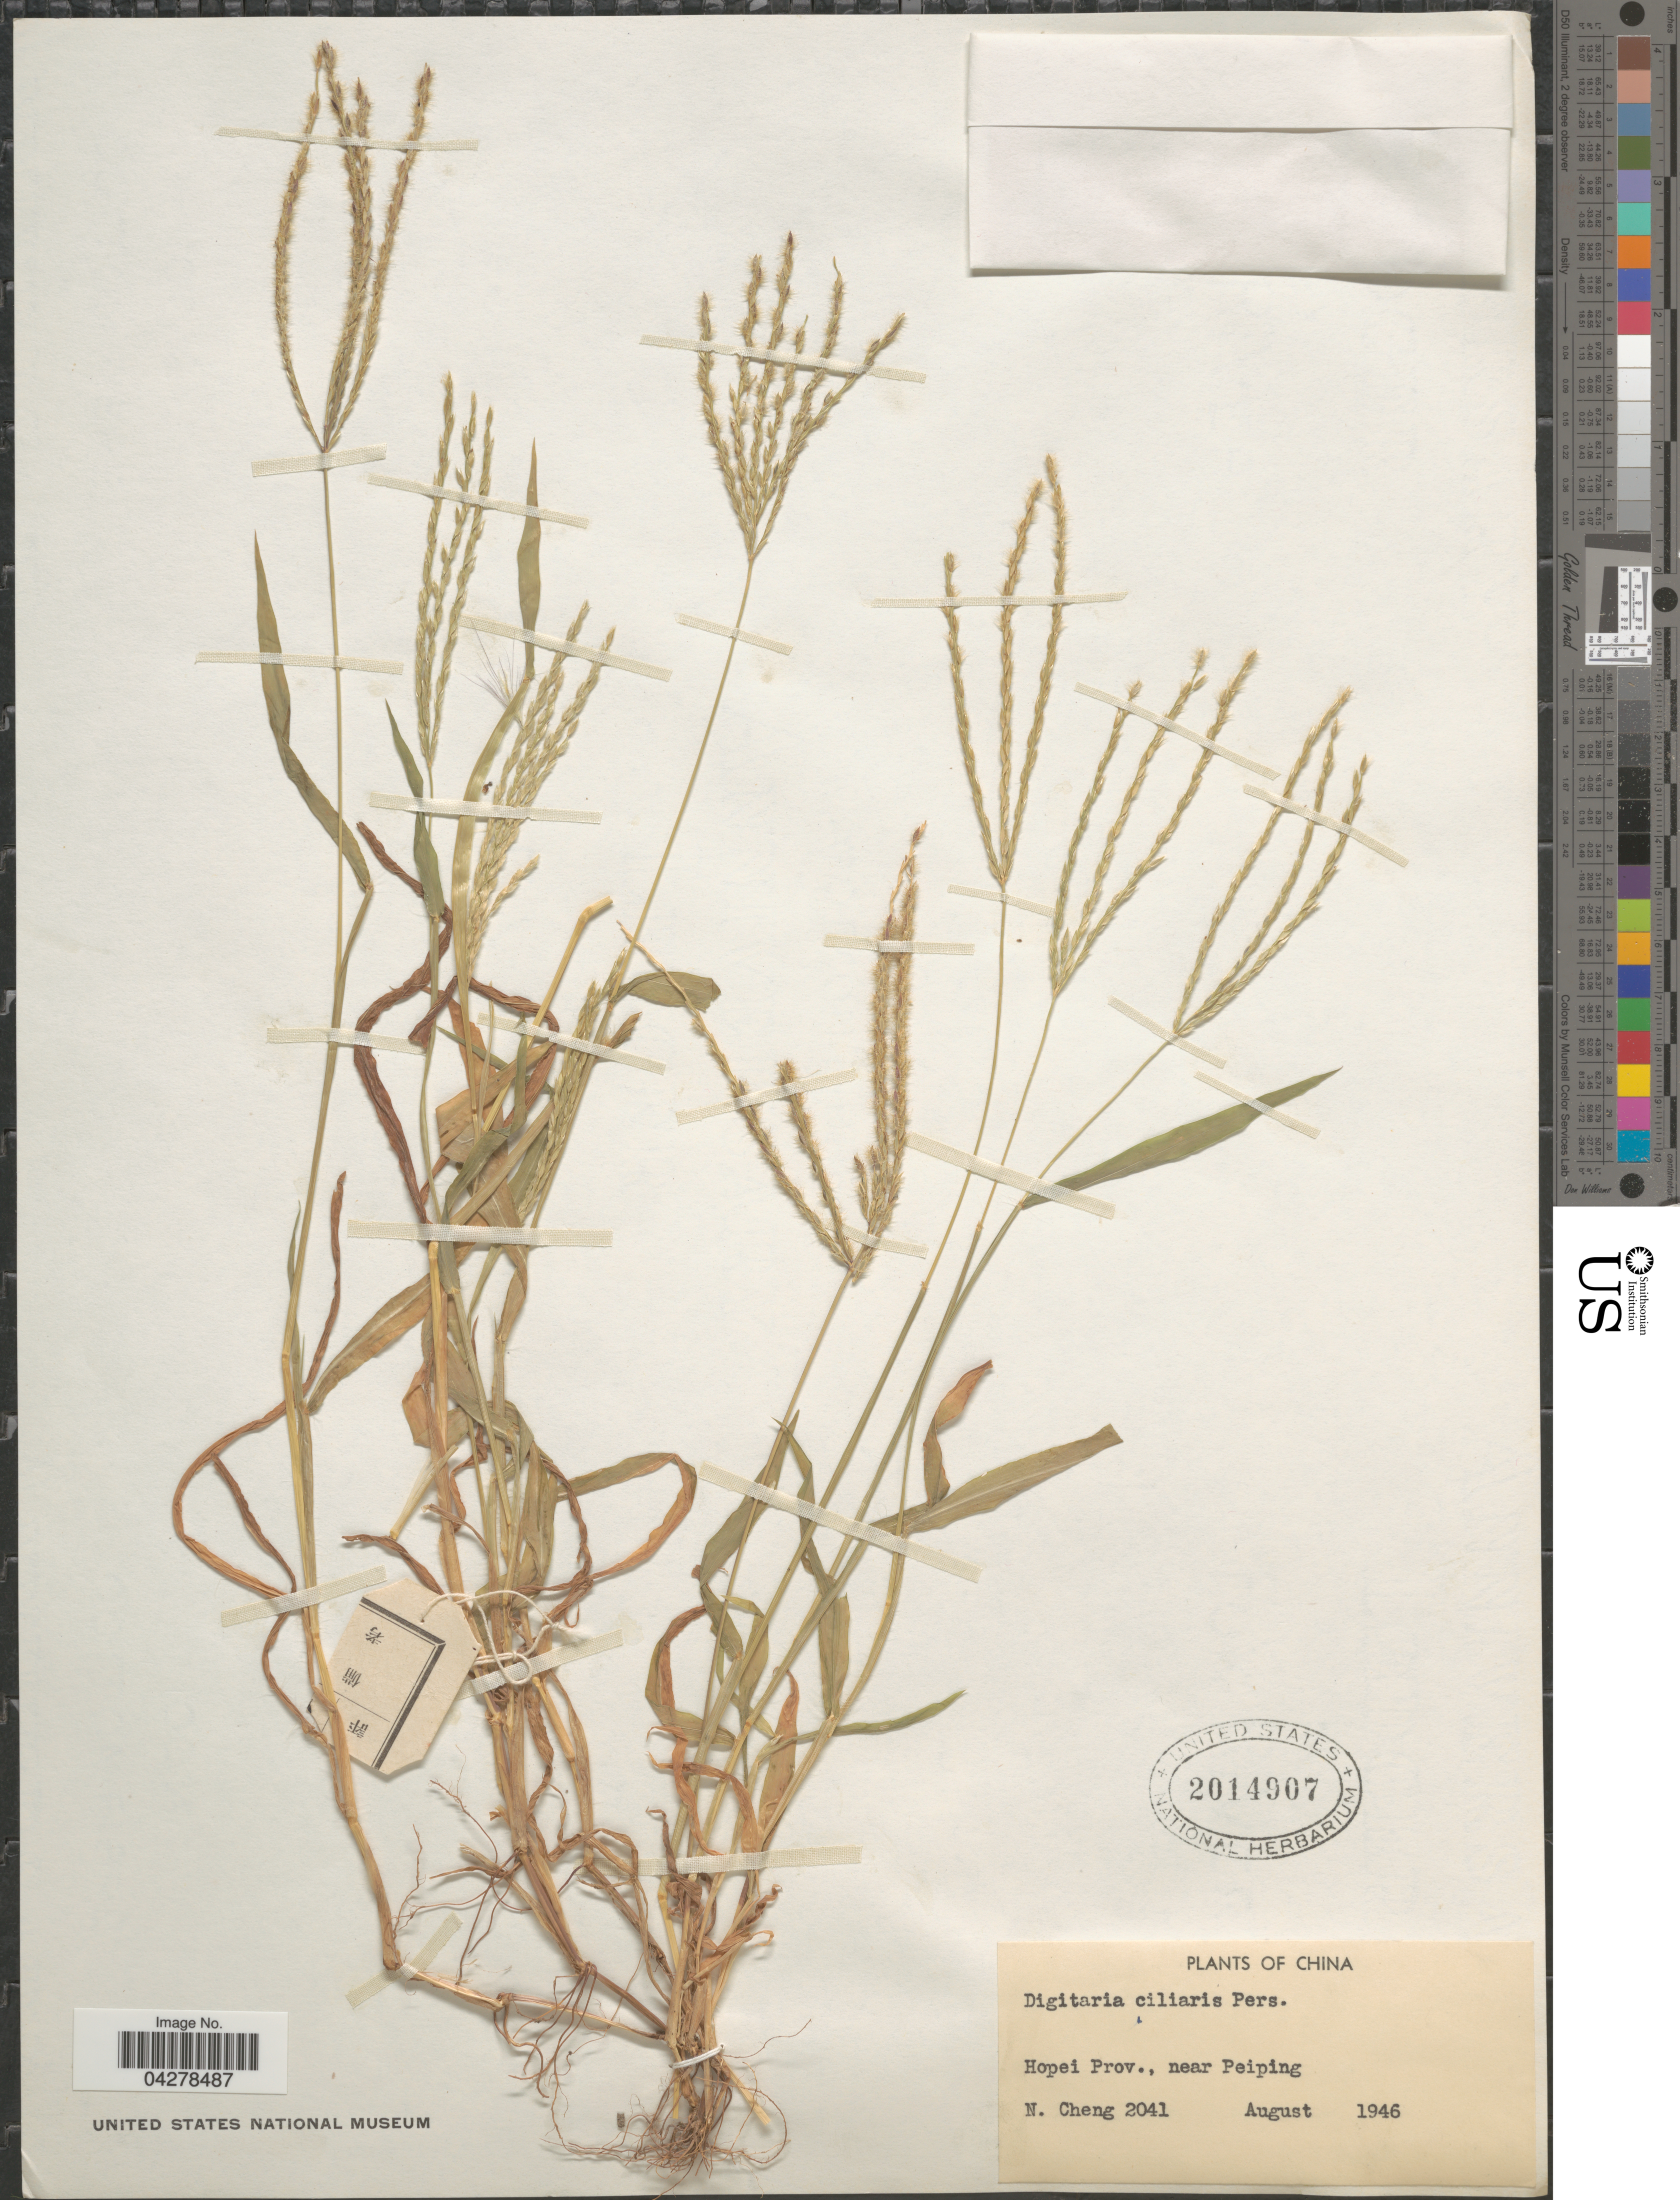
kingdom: Plantae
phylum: Tracheophyta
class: Liliopsida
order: Poales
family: Poaceae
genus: Digitaria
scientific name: Digitaria sanguinalis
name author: (L.) Scop.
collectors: N. Cheng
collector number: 2041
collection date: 1946-08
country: China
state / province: Hebei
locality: Hopei Prov., near Peiping.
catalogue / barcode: US 2014907